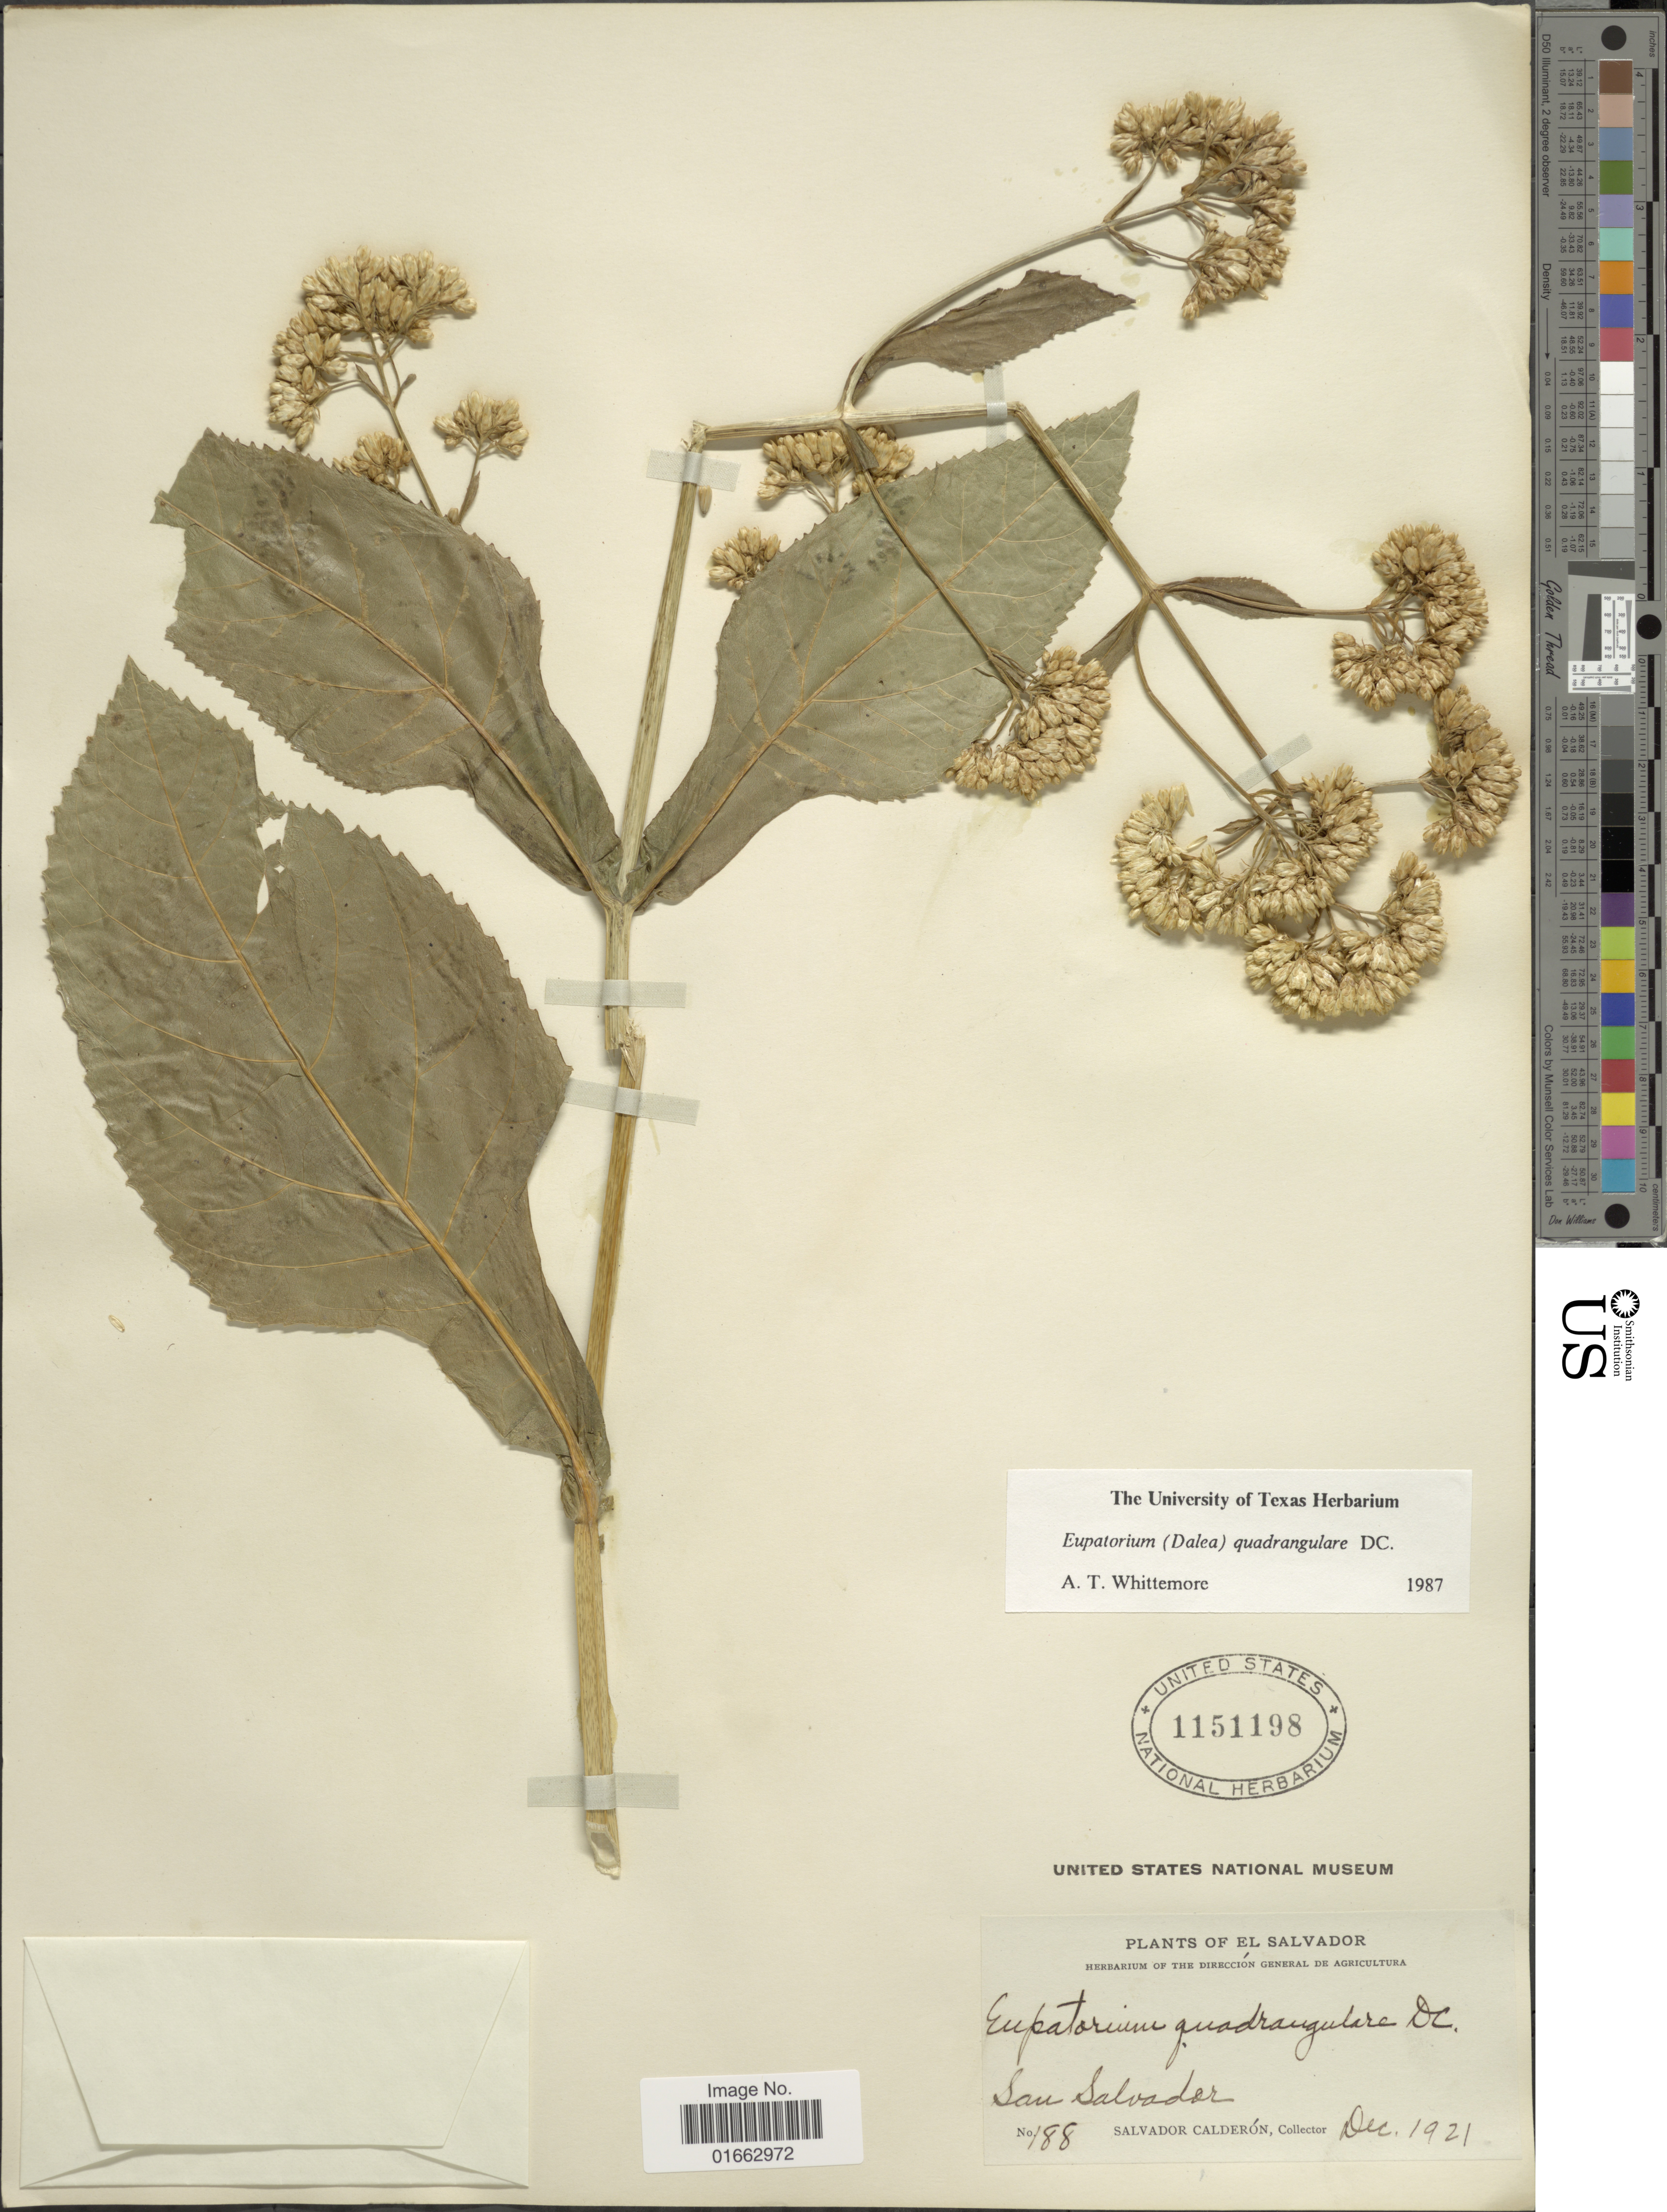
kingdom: Plantae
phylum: Tracheophyta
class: Magnoliopsida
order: Asterales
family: Asteraceae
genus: Critonia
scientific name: Critonia quadrangularis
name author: (DC.) R.M. King & H. Rob.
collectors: S. Calderón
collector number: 188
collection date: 1921-12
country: El Salvador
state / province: San Salvador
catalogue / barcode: US 1151198